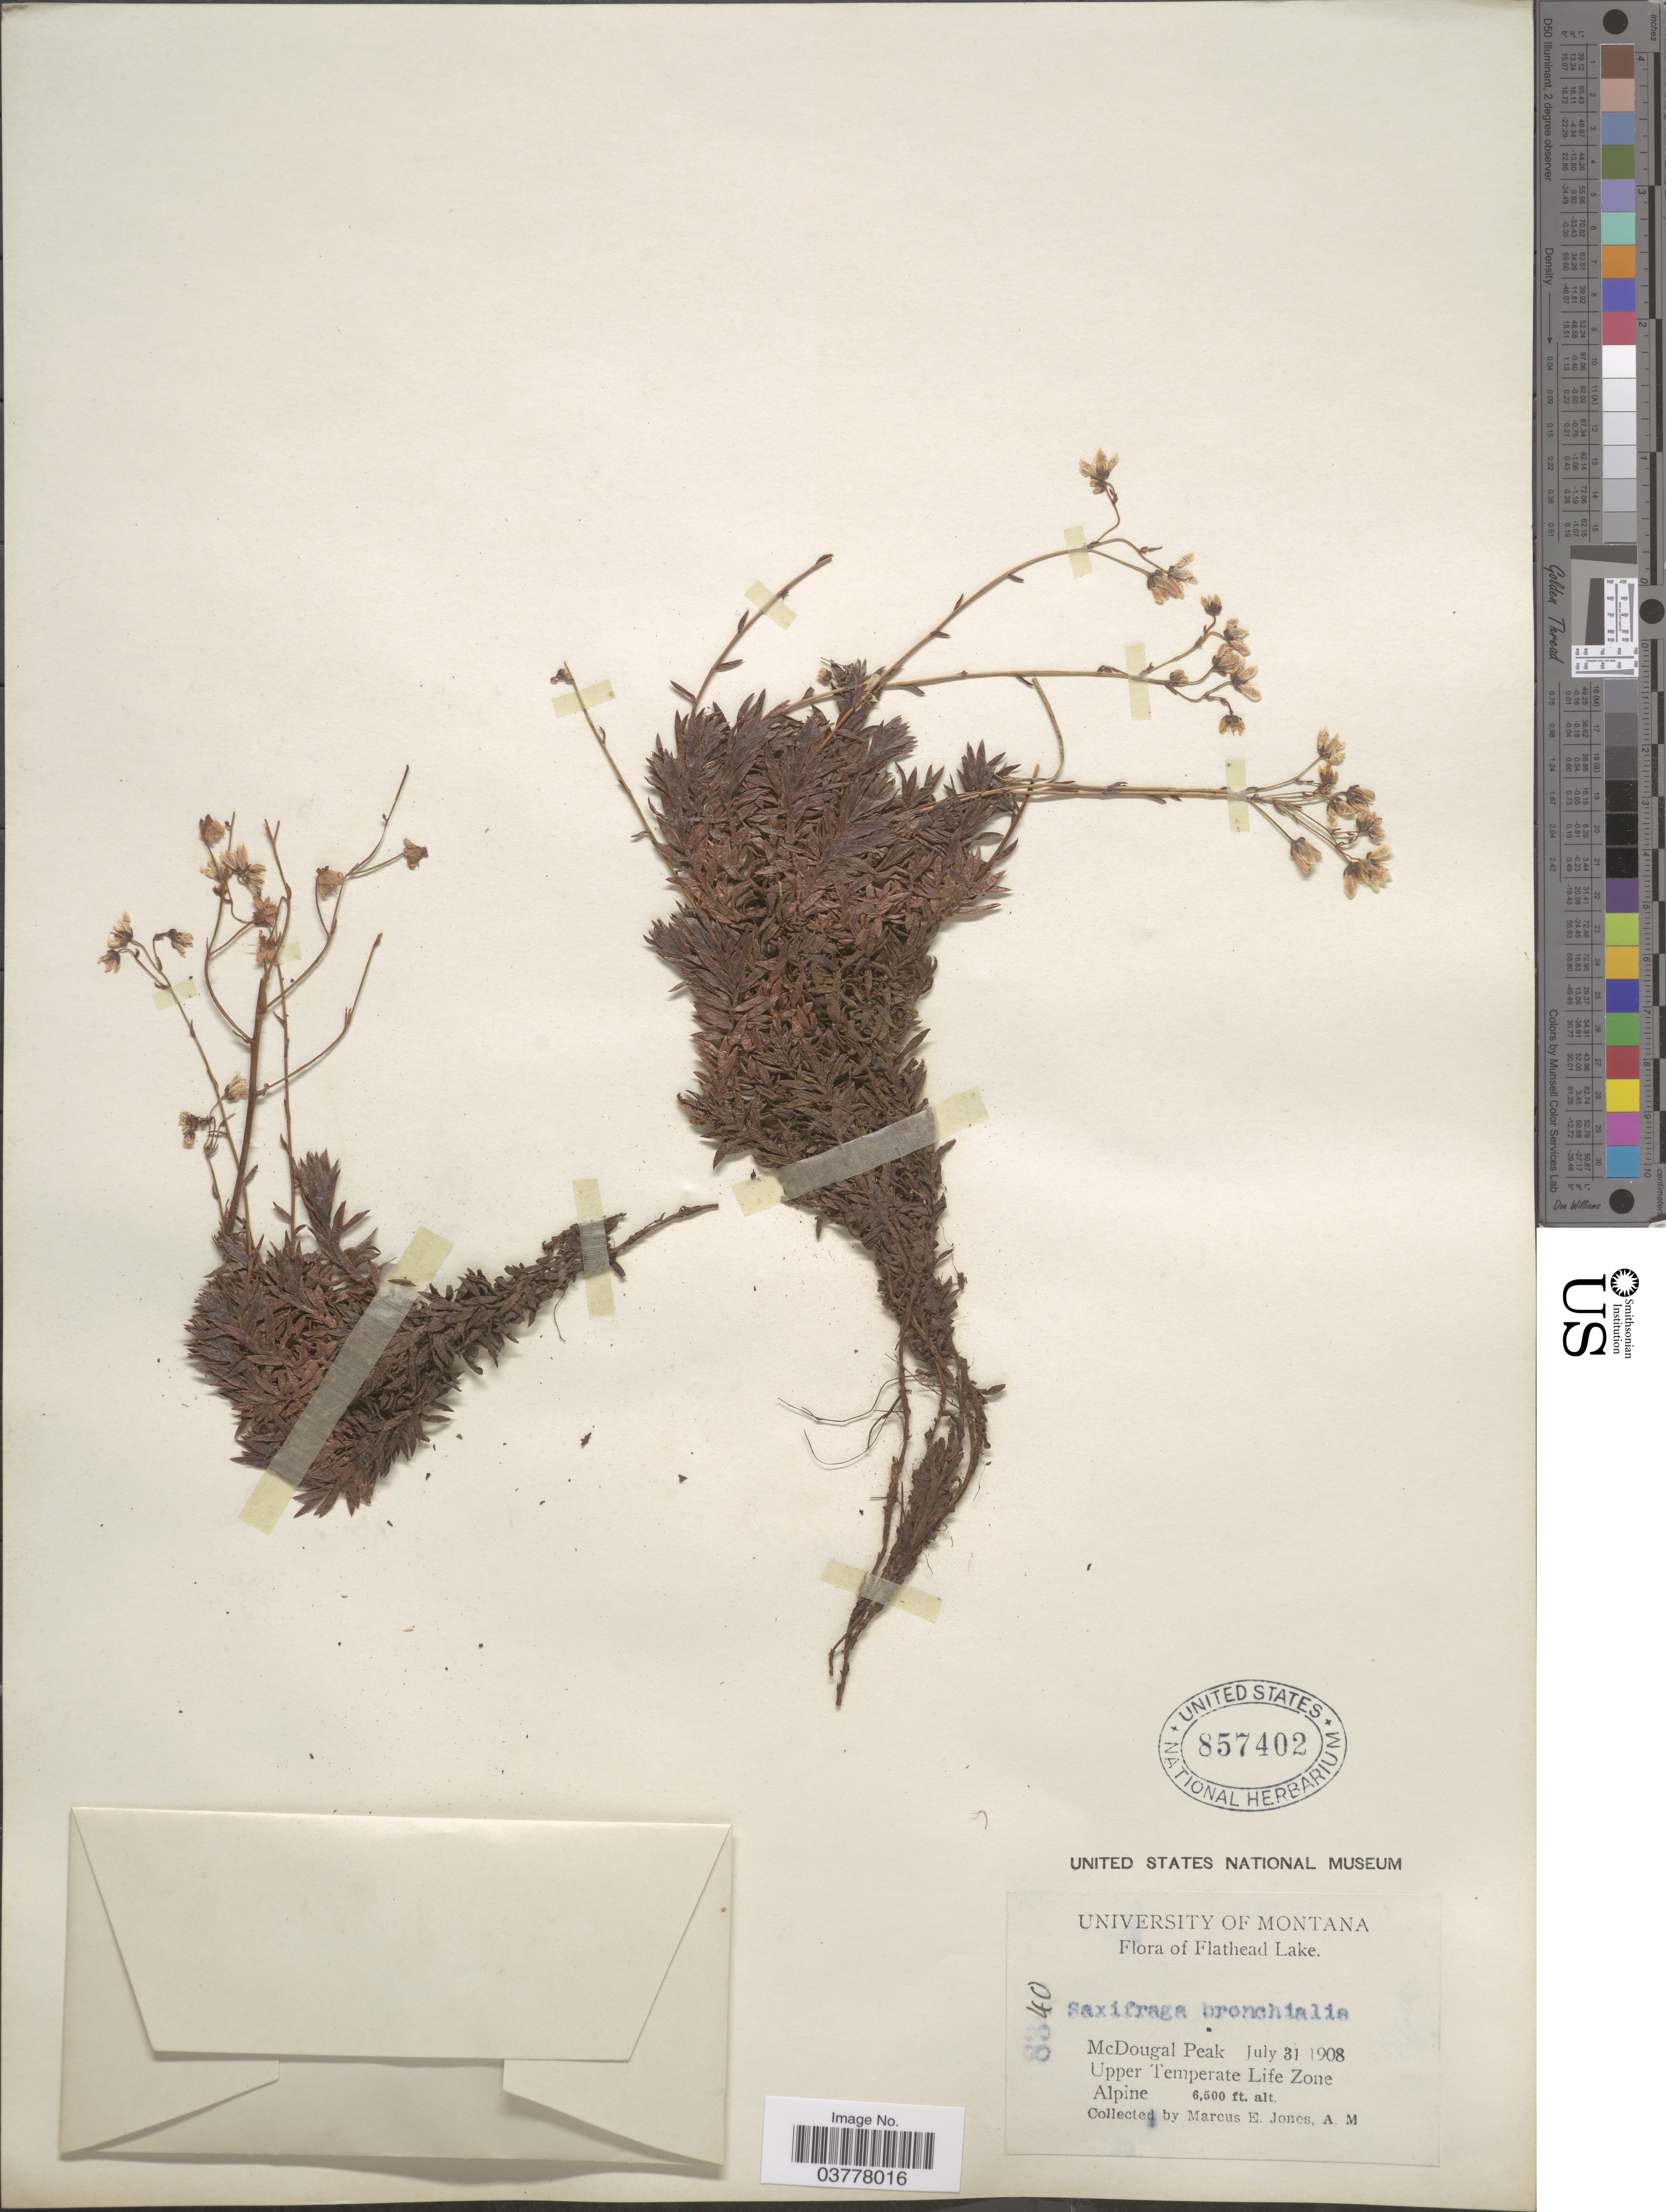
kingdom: Plantae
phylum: Tracheophyta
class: Magnoliopsida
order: Saxifragales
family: Saxifragaceae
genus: Saxifraga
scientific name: Saxifraga bronchialis subsp. austromontana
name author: (Wiegand) Piper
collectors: M. E. Jones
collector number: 8340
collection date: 1908-07-31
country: United States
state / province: Montana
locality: Flathead Lake. McDougal Peak. Upper Temperate Life Zone.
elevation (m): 1981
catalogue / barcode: US 857402